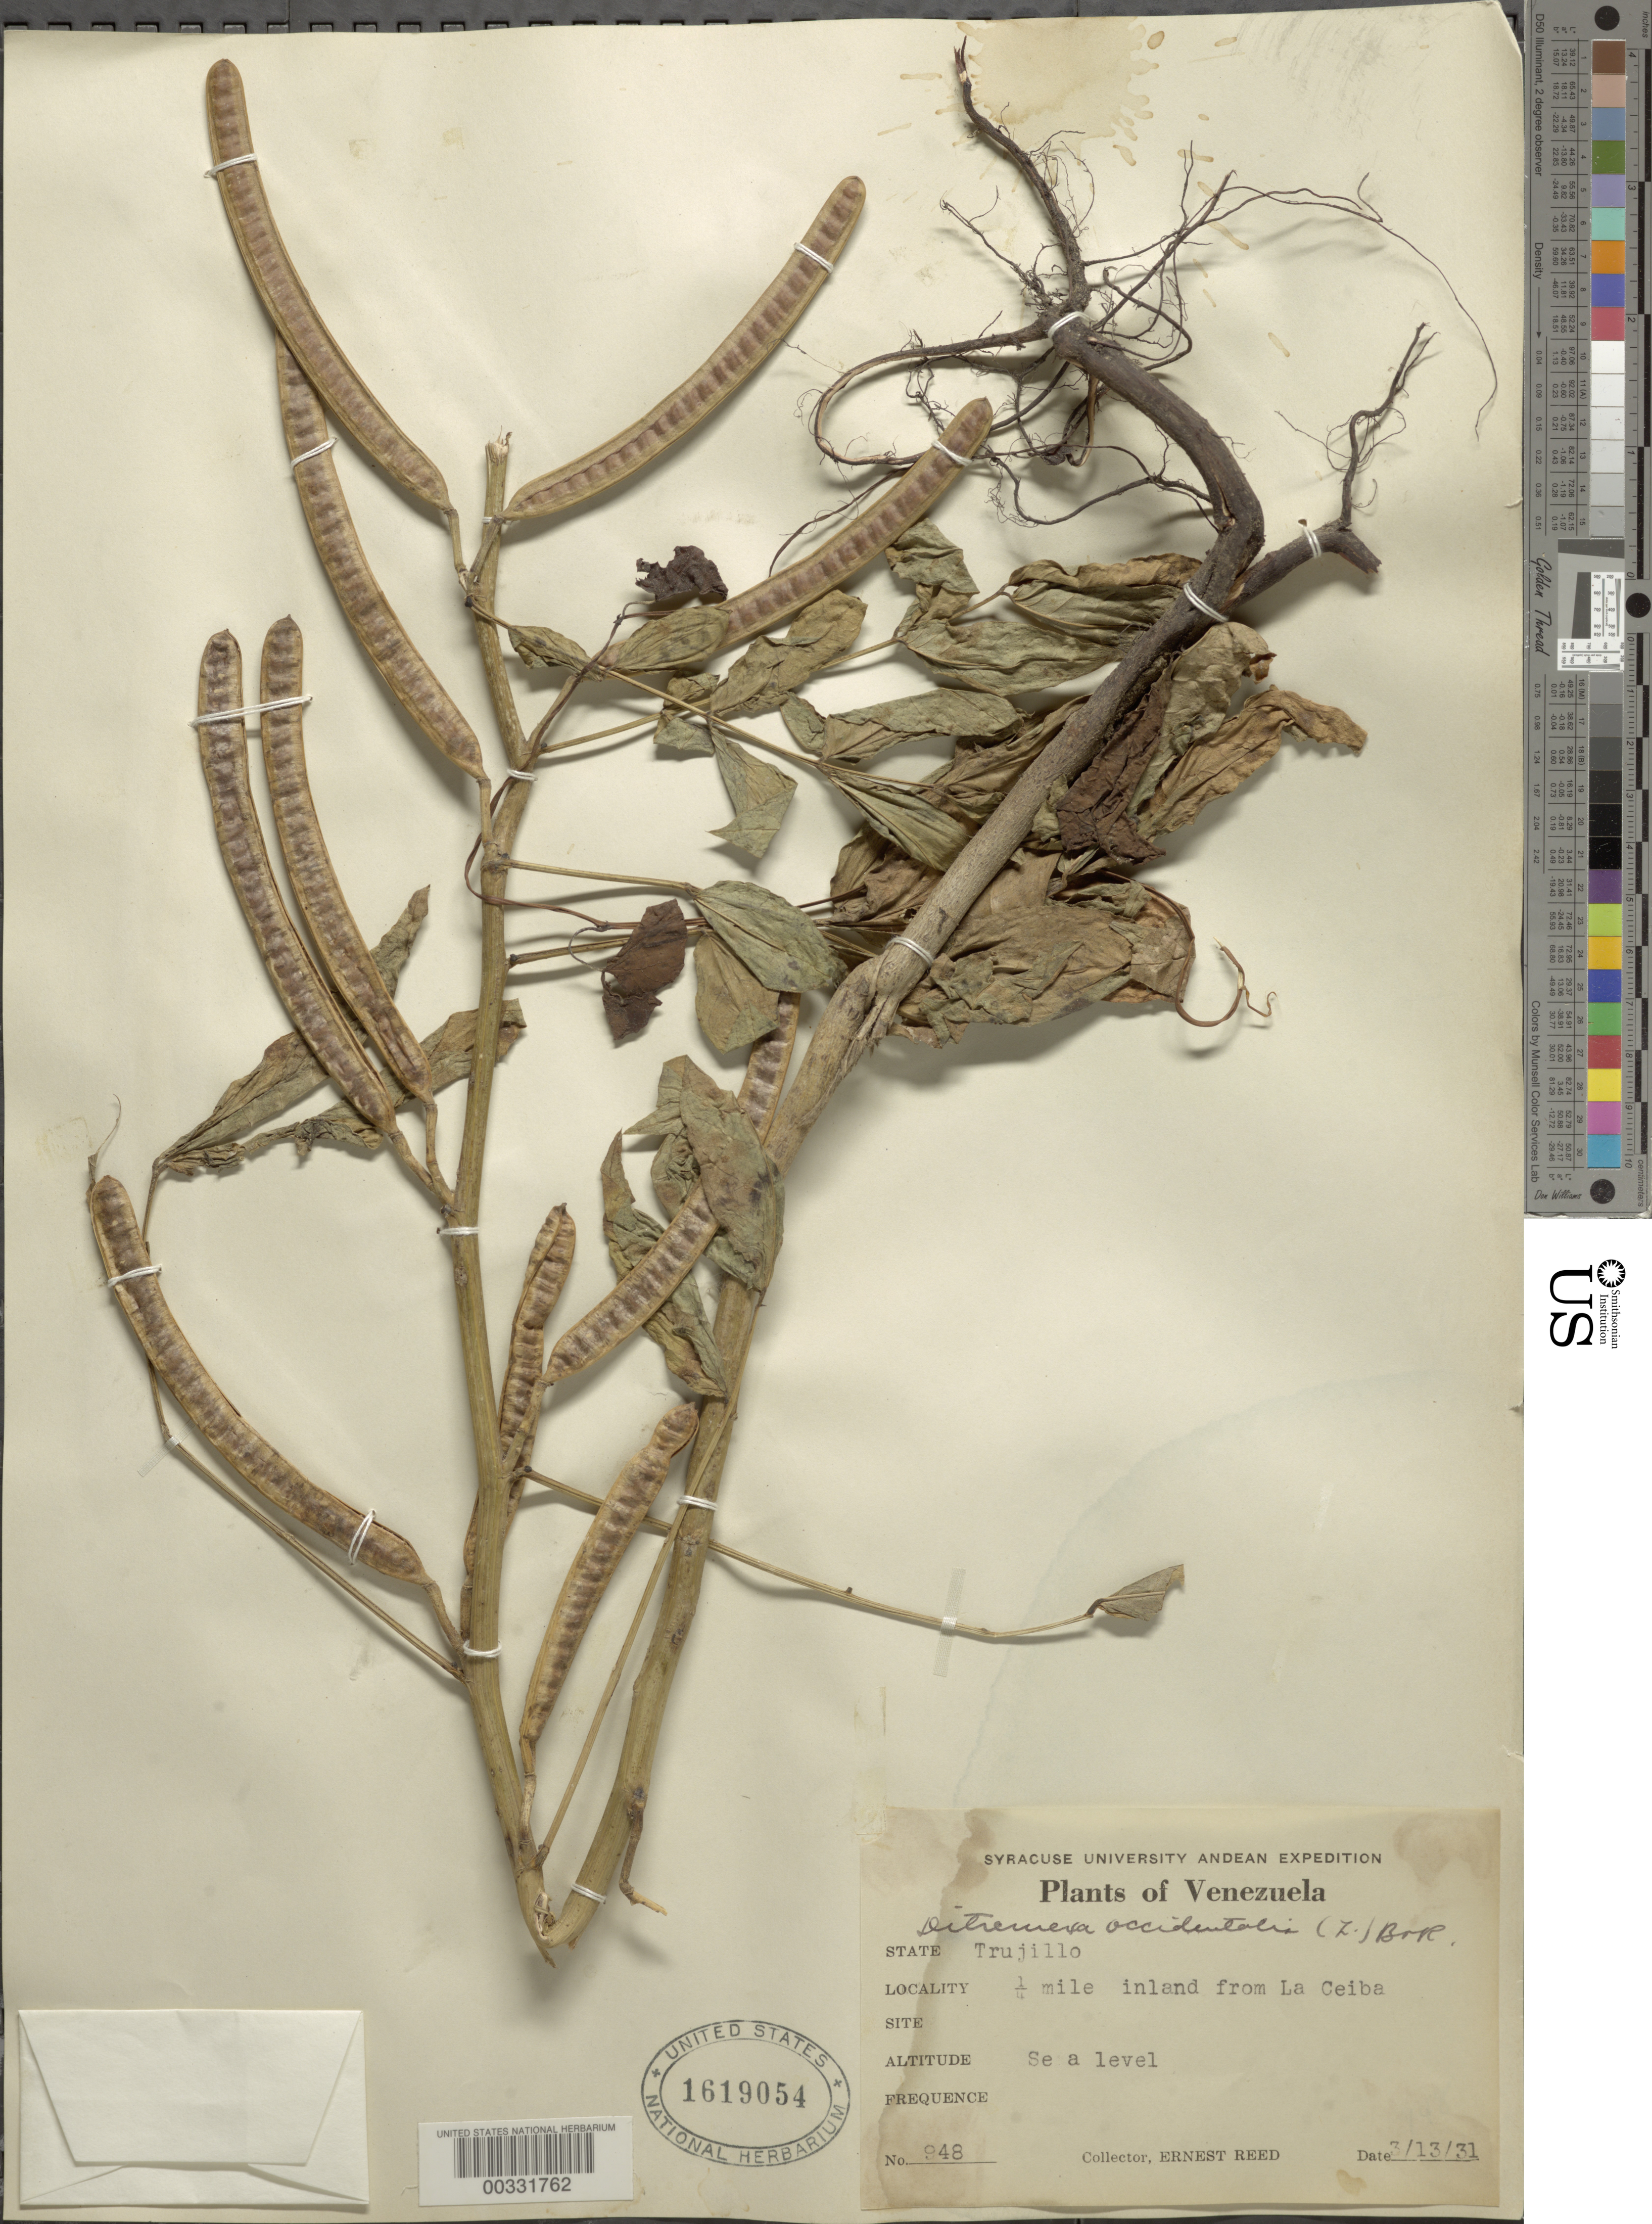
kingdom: Plantae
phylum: Tracheophyta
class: Magnoliopsida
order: Fabales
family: Fabaceae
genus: Senna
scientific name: Senna occidentalis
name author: (L.) Link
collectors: E. Reed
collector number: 948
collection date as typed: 13 Mar 1931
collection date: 1931-03-13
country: Venezuela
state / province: Trujillo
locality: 1/4 mi inland from la ceiba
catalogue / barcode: US 1619054